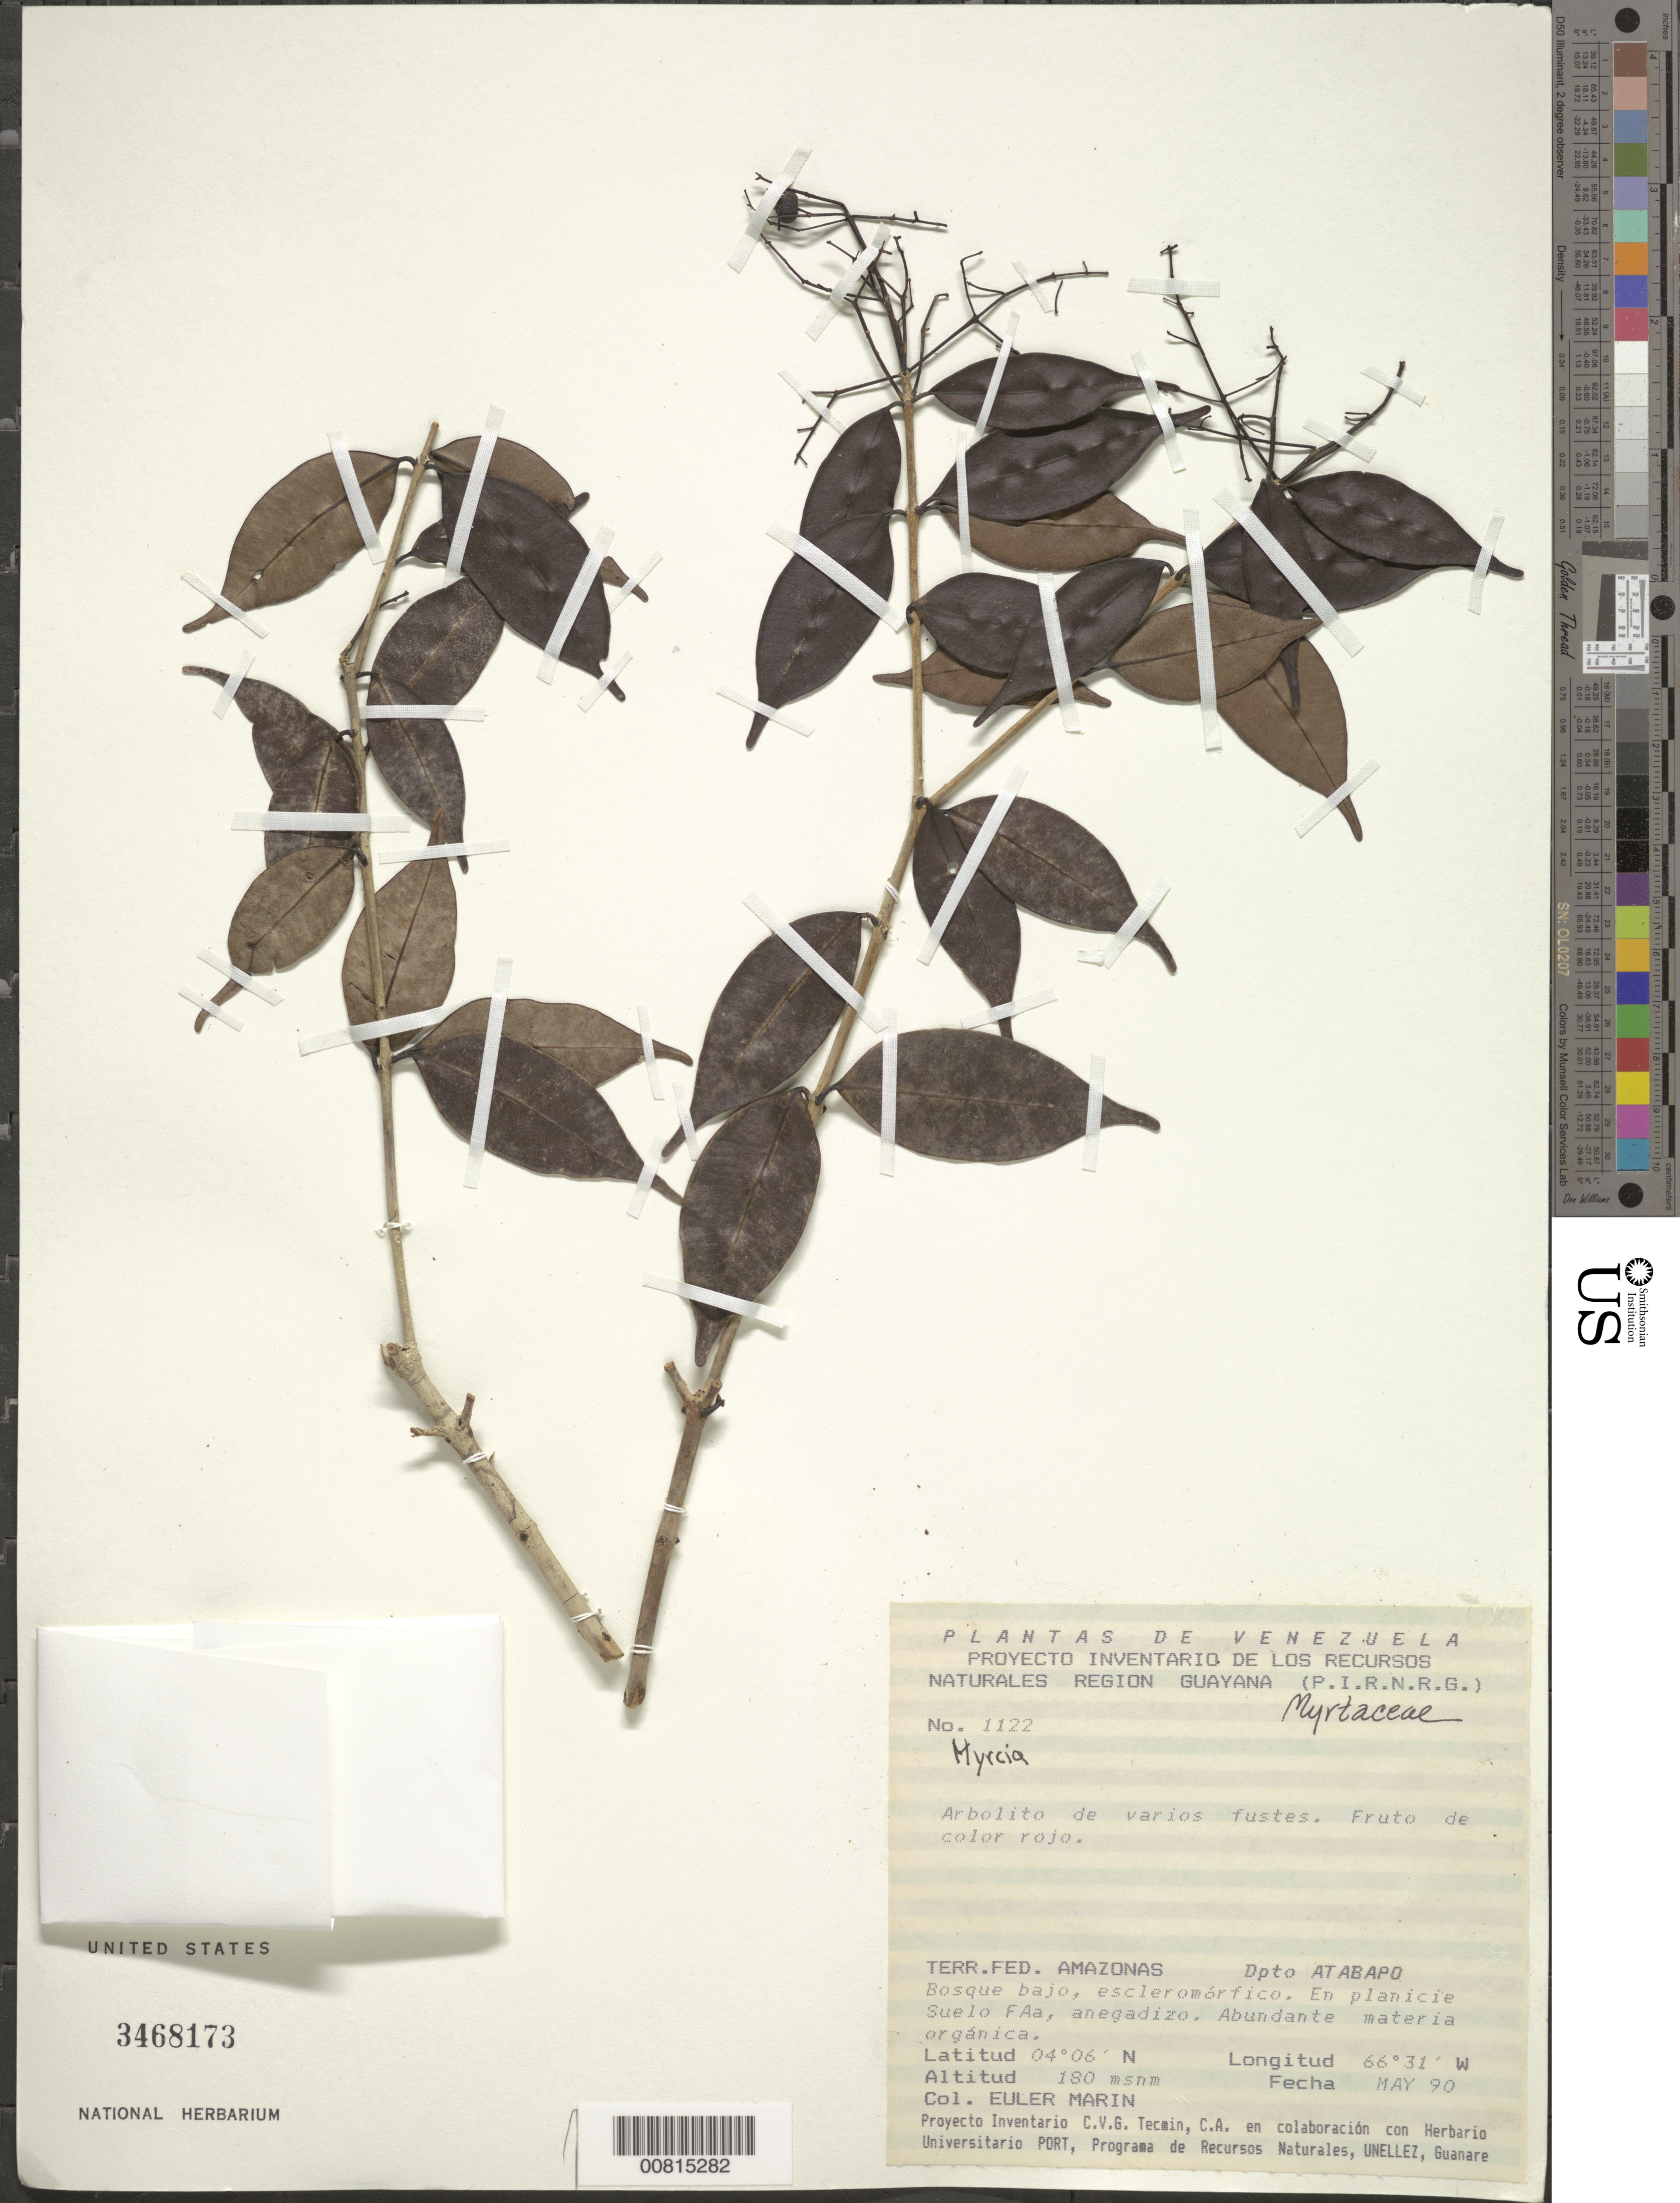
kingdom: Plantae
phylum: Tracheophyta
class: Magnoliopsida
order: Myrtales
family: Myrtaceae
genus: Myrcia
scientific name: Myrcia sp.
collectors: E. Marin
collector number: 1122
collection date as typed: May-90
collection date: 1990-05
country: Venezuela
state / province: Amazonas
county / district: Atabapo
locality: Planicie Suelo Faa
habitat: Bosque bajo, escleromorfica; planicie suelo, anegadizo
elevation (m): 180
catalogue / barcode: US 3468173